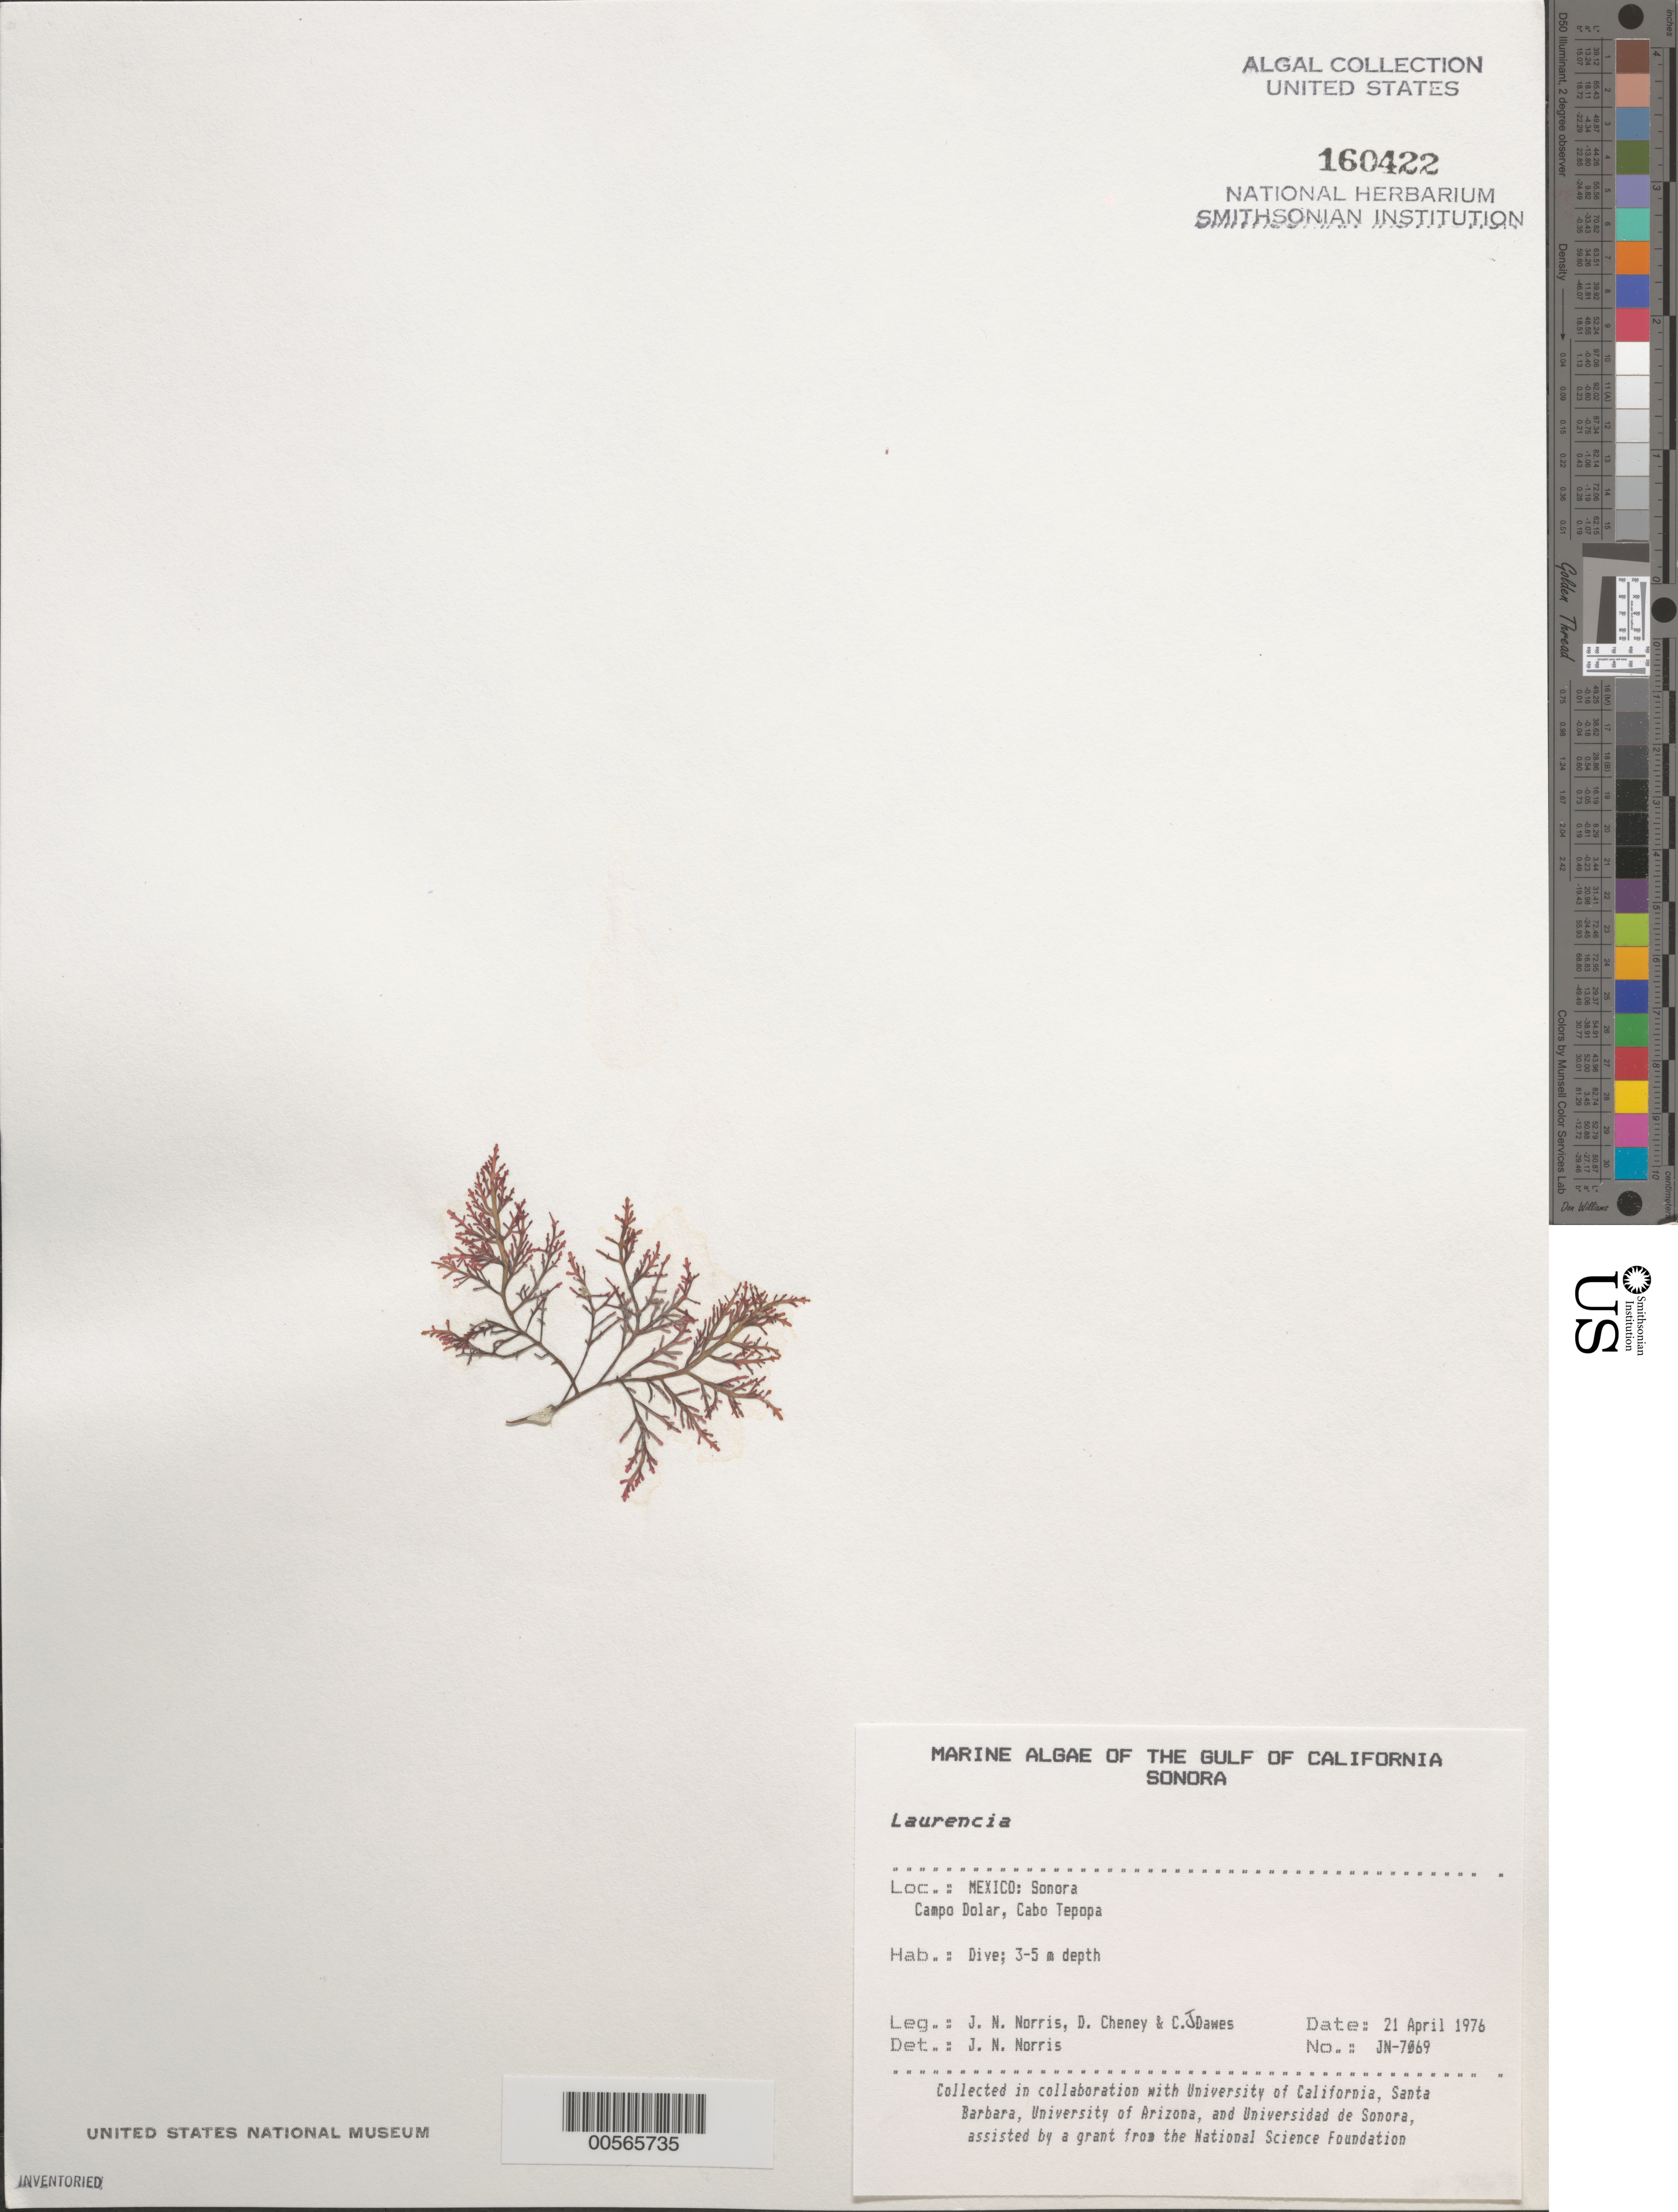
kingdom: Plantae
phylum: Rhodophyta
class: Florideophyceae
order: Ceramiales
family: Rhodomelaceae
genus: Laurencia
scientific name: Laurencia sp.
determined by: Norris, James N.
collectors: J. N. Norris, D. Cheney & C. Dawes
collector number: JN-7069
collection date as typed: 21 Apr 1976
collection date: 1976-04-21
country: Mexico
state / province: Sonora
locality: Campo Dolar, Cabo Tepopa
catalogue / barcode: US 160422